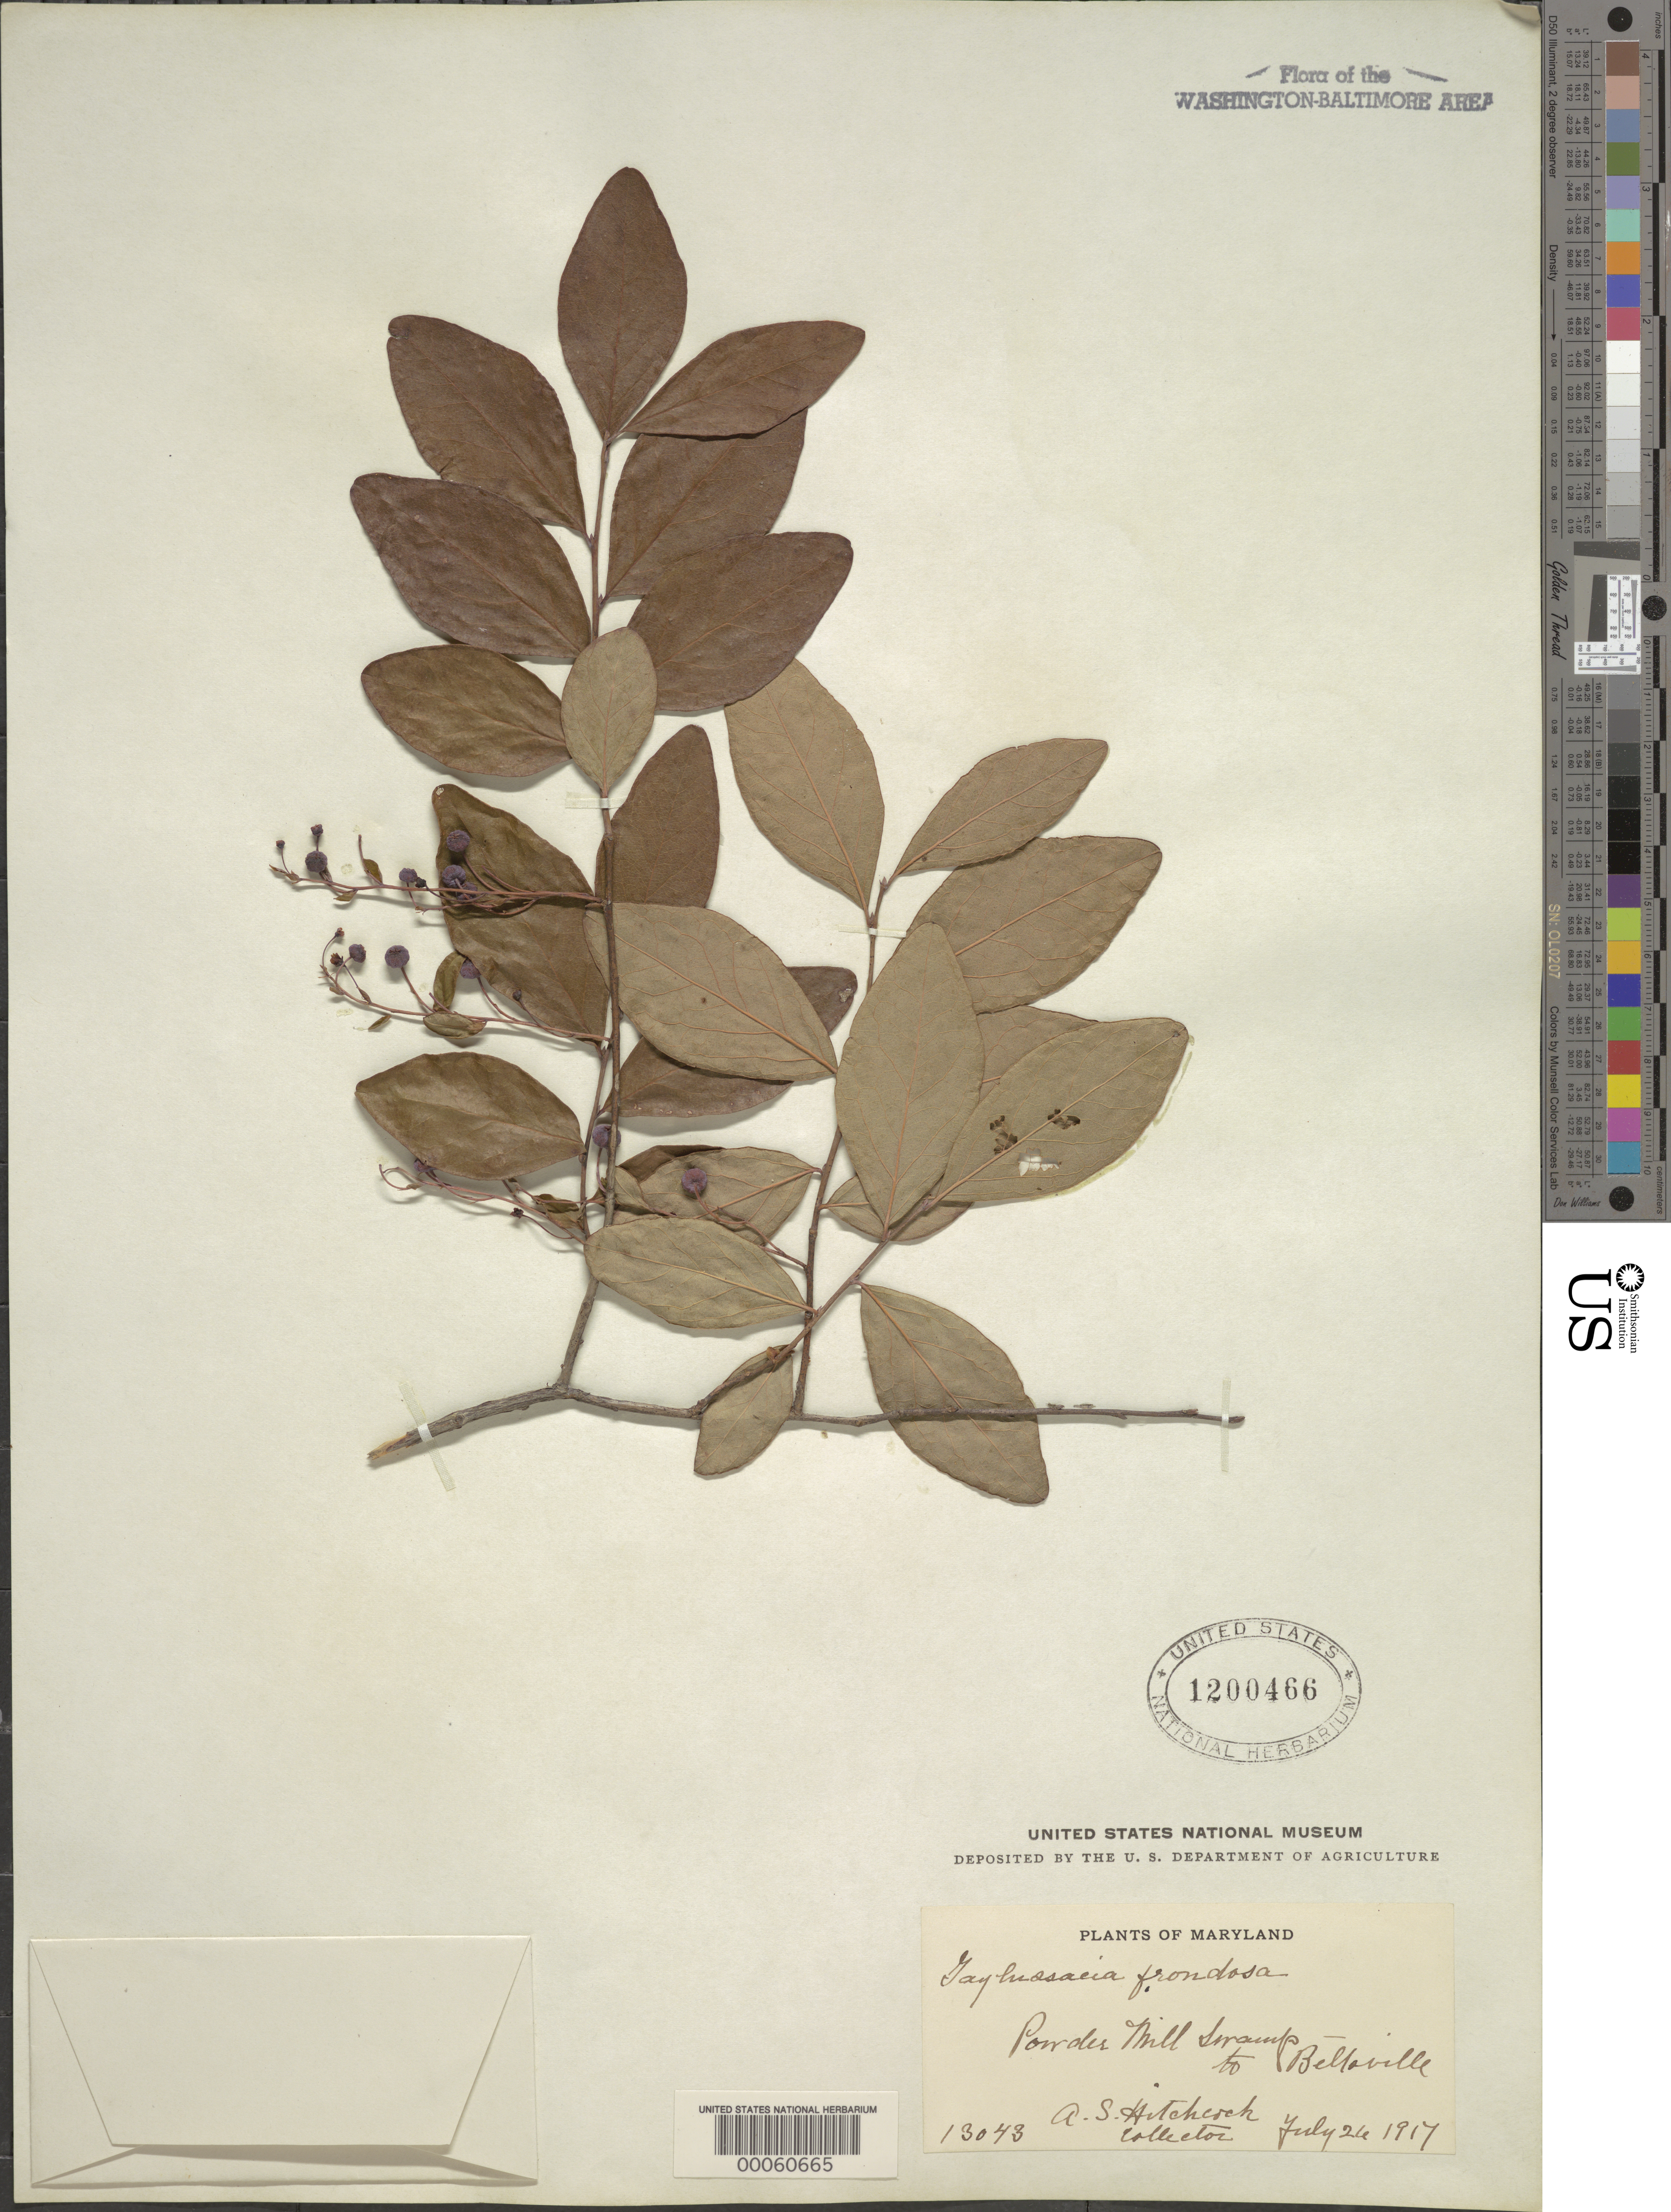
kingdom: Plantae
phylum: Tracheophyta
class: Magnoliopsida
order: Ericales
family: Ericaceae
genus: Gaylussacia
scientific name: Gaylussacia frondosa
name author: (L.) Torr. & A. Gray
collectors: A. S. Hitchcock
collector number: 10343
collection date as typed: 26 Jul 1917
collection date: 1917-07-26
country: United States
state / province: Maryland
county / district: Prince George's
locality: Powder Mill Swamp to Beltsville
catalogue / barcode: US 1200466